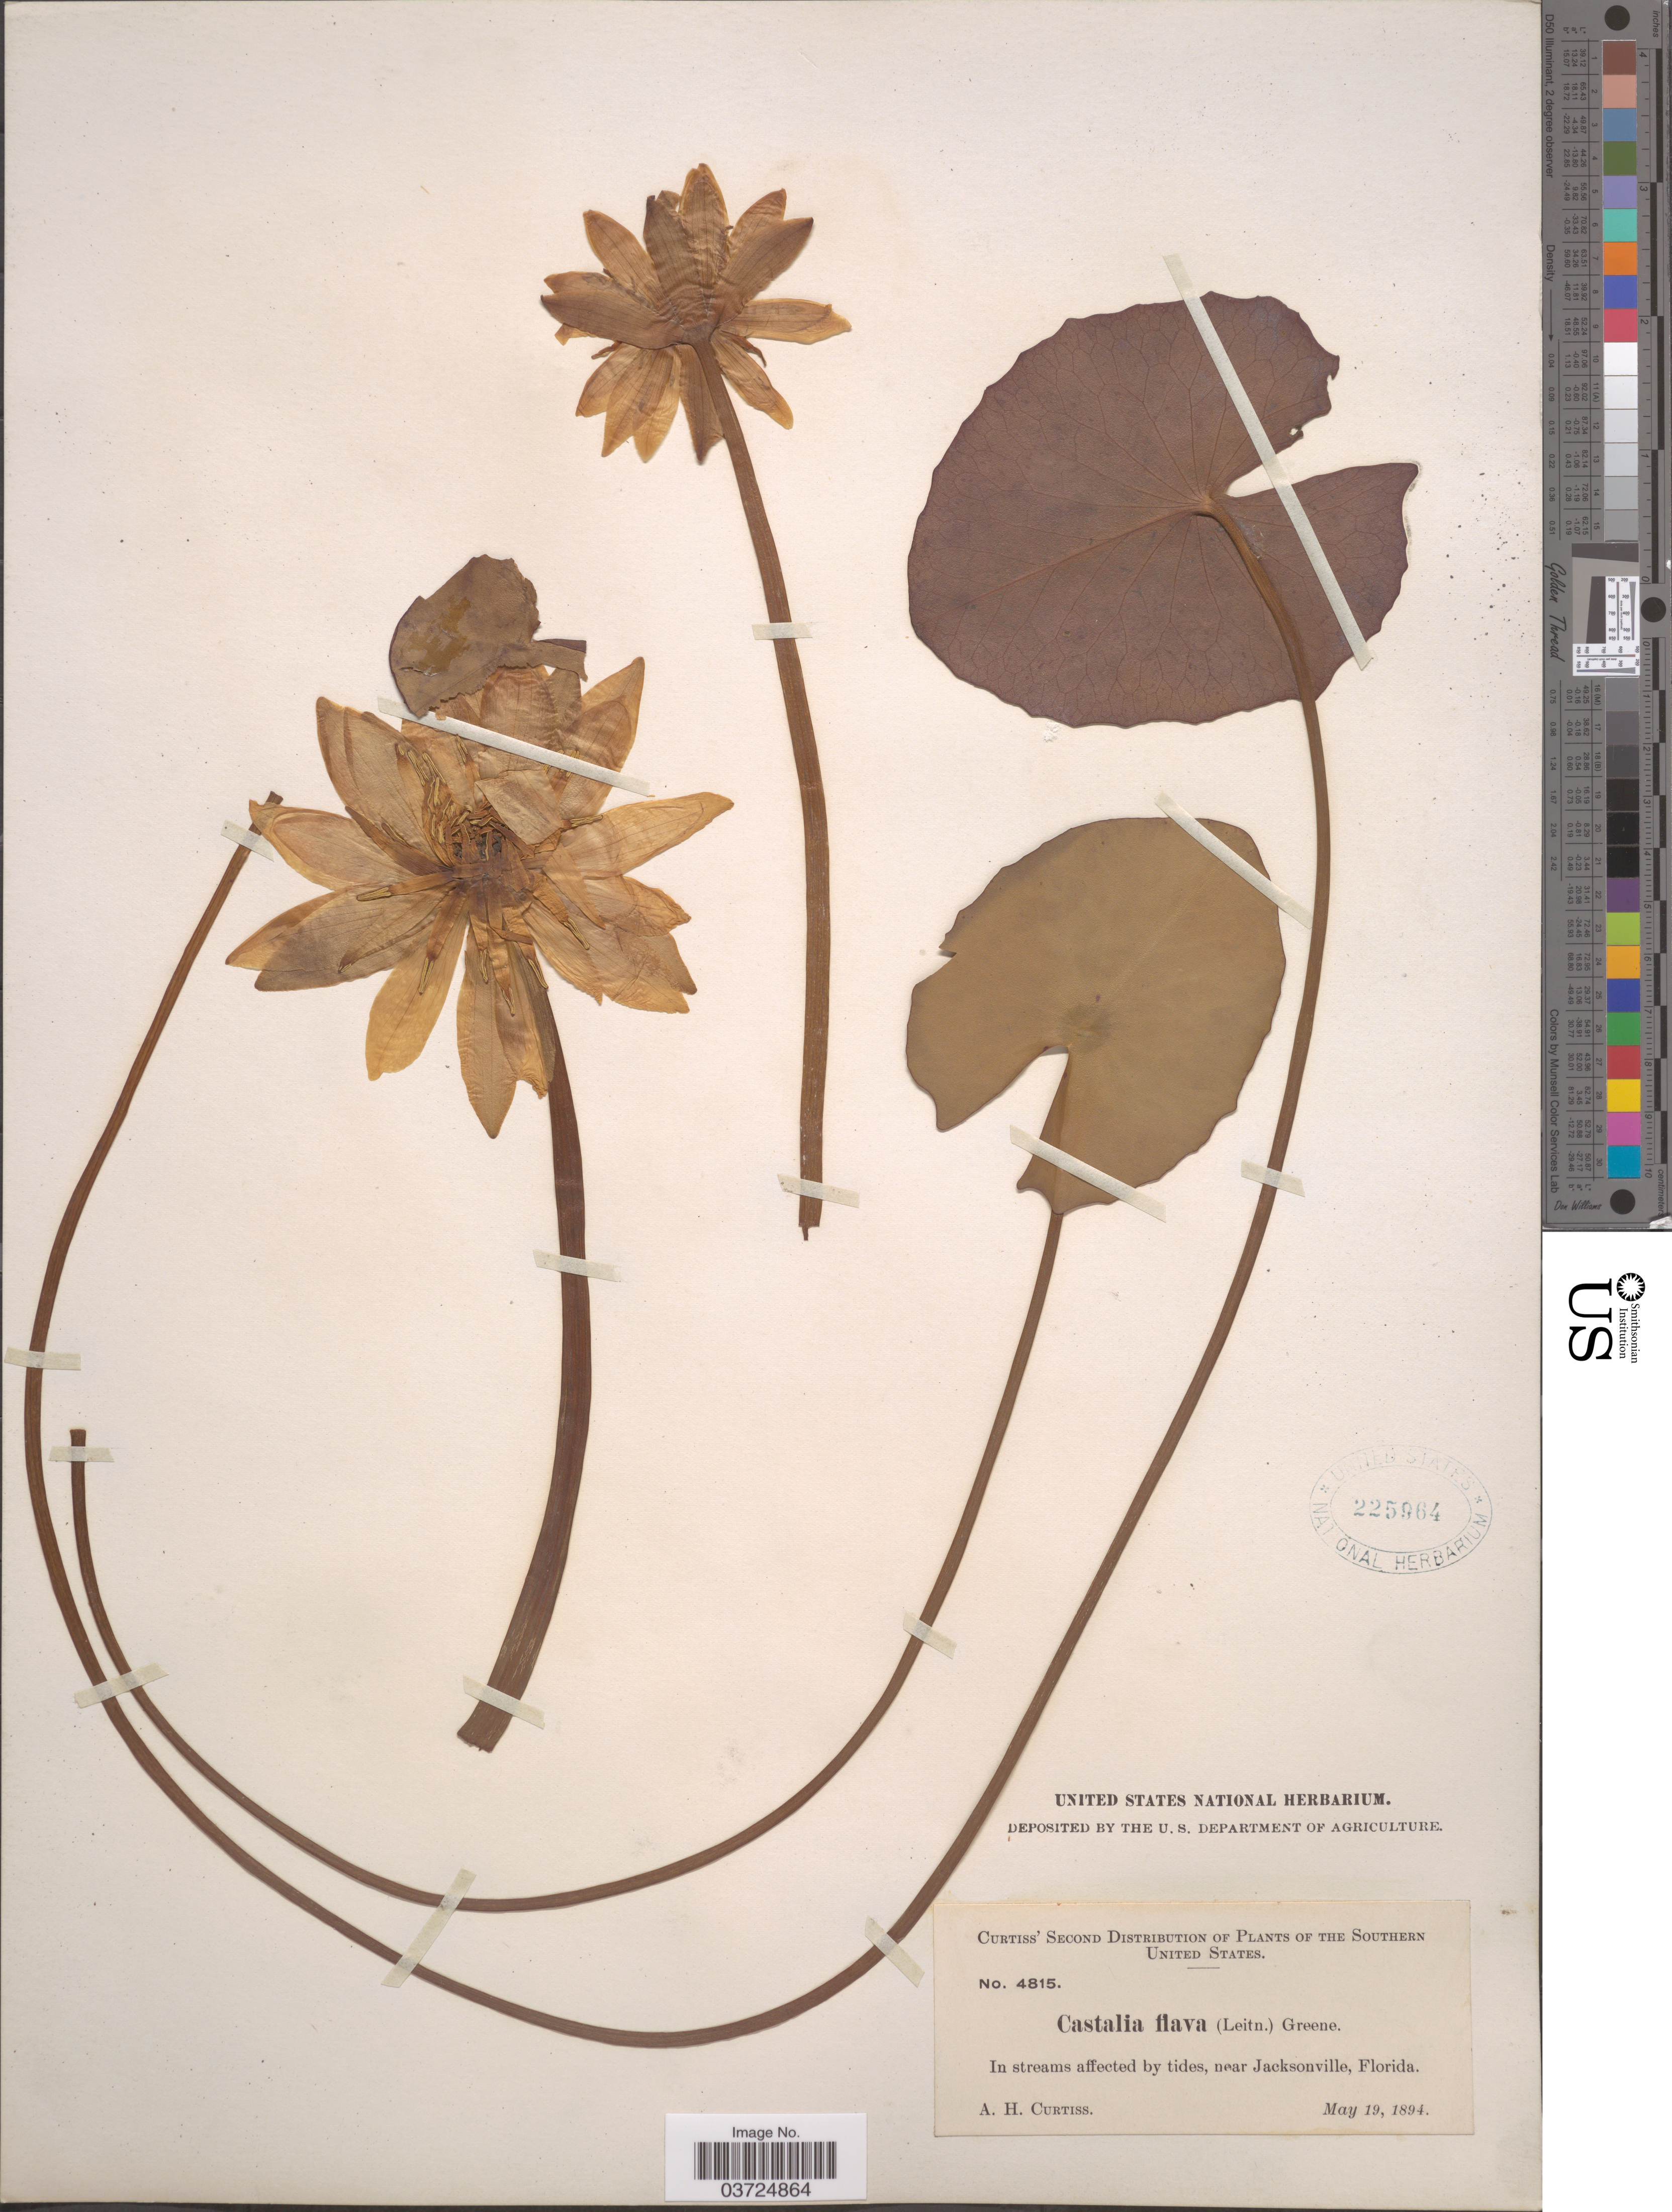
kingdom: Plantae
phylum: Tracheophyta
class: Magnoliopsida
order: Nymphaeales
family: Nymphaeaceae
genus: Nymphaea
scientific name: Nymphaea flava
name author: Leitn.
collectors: A. H. Curtiss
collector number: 4815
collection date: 1894-05-19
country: United States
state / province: Florida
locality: Southern United States. Near Jacksonville.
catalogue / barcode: US 225964